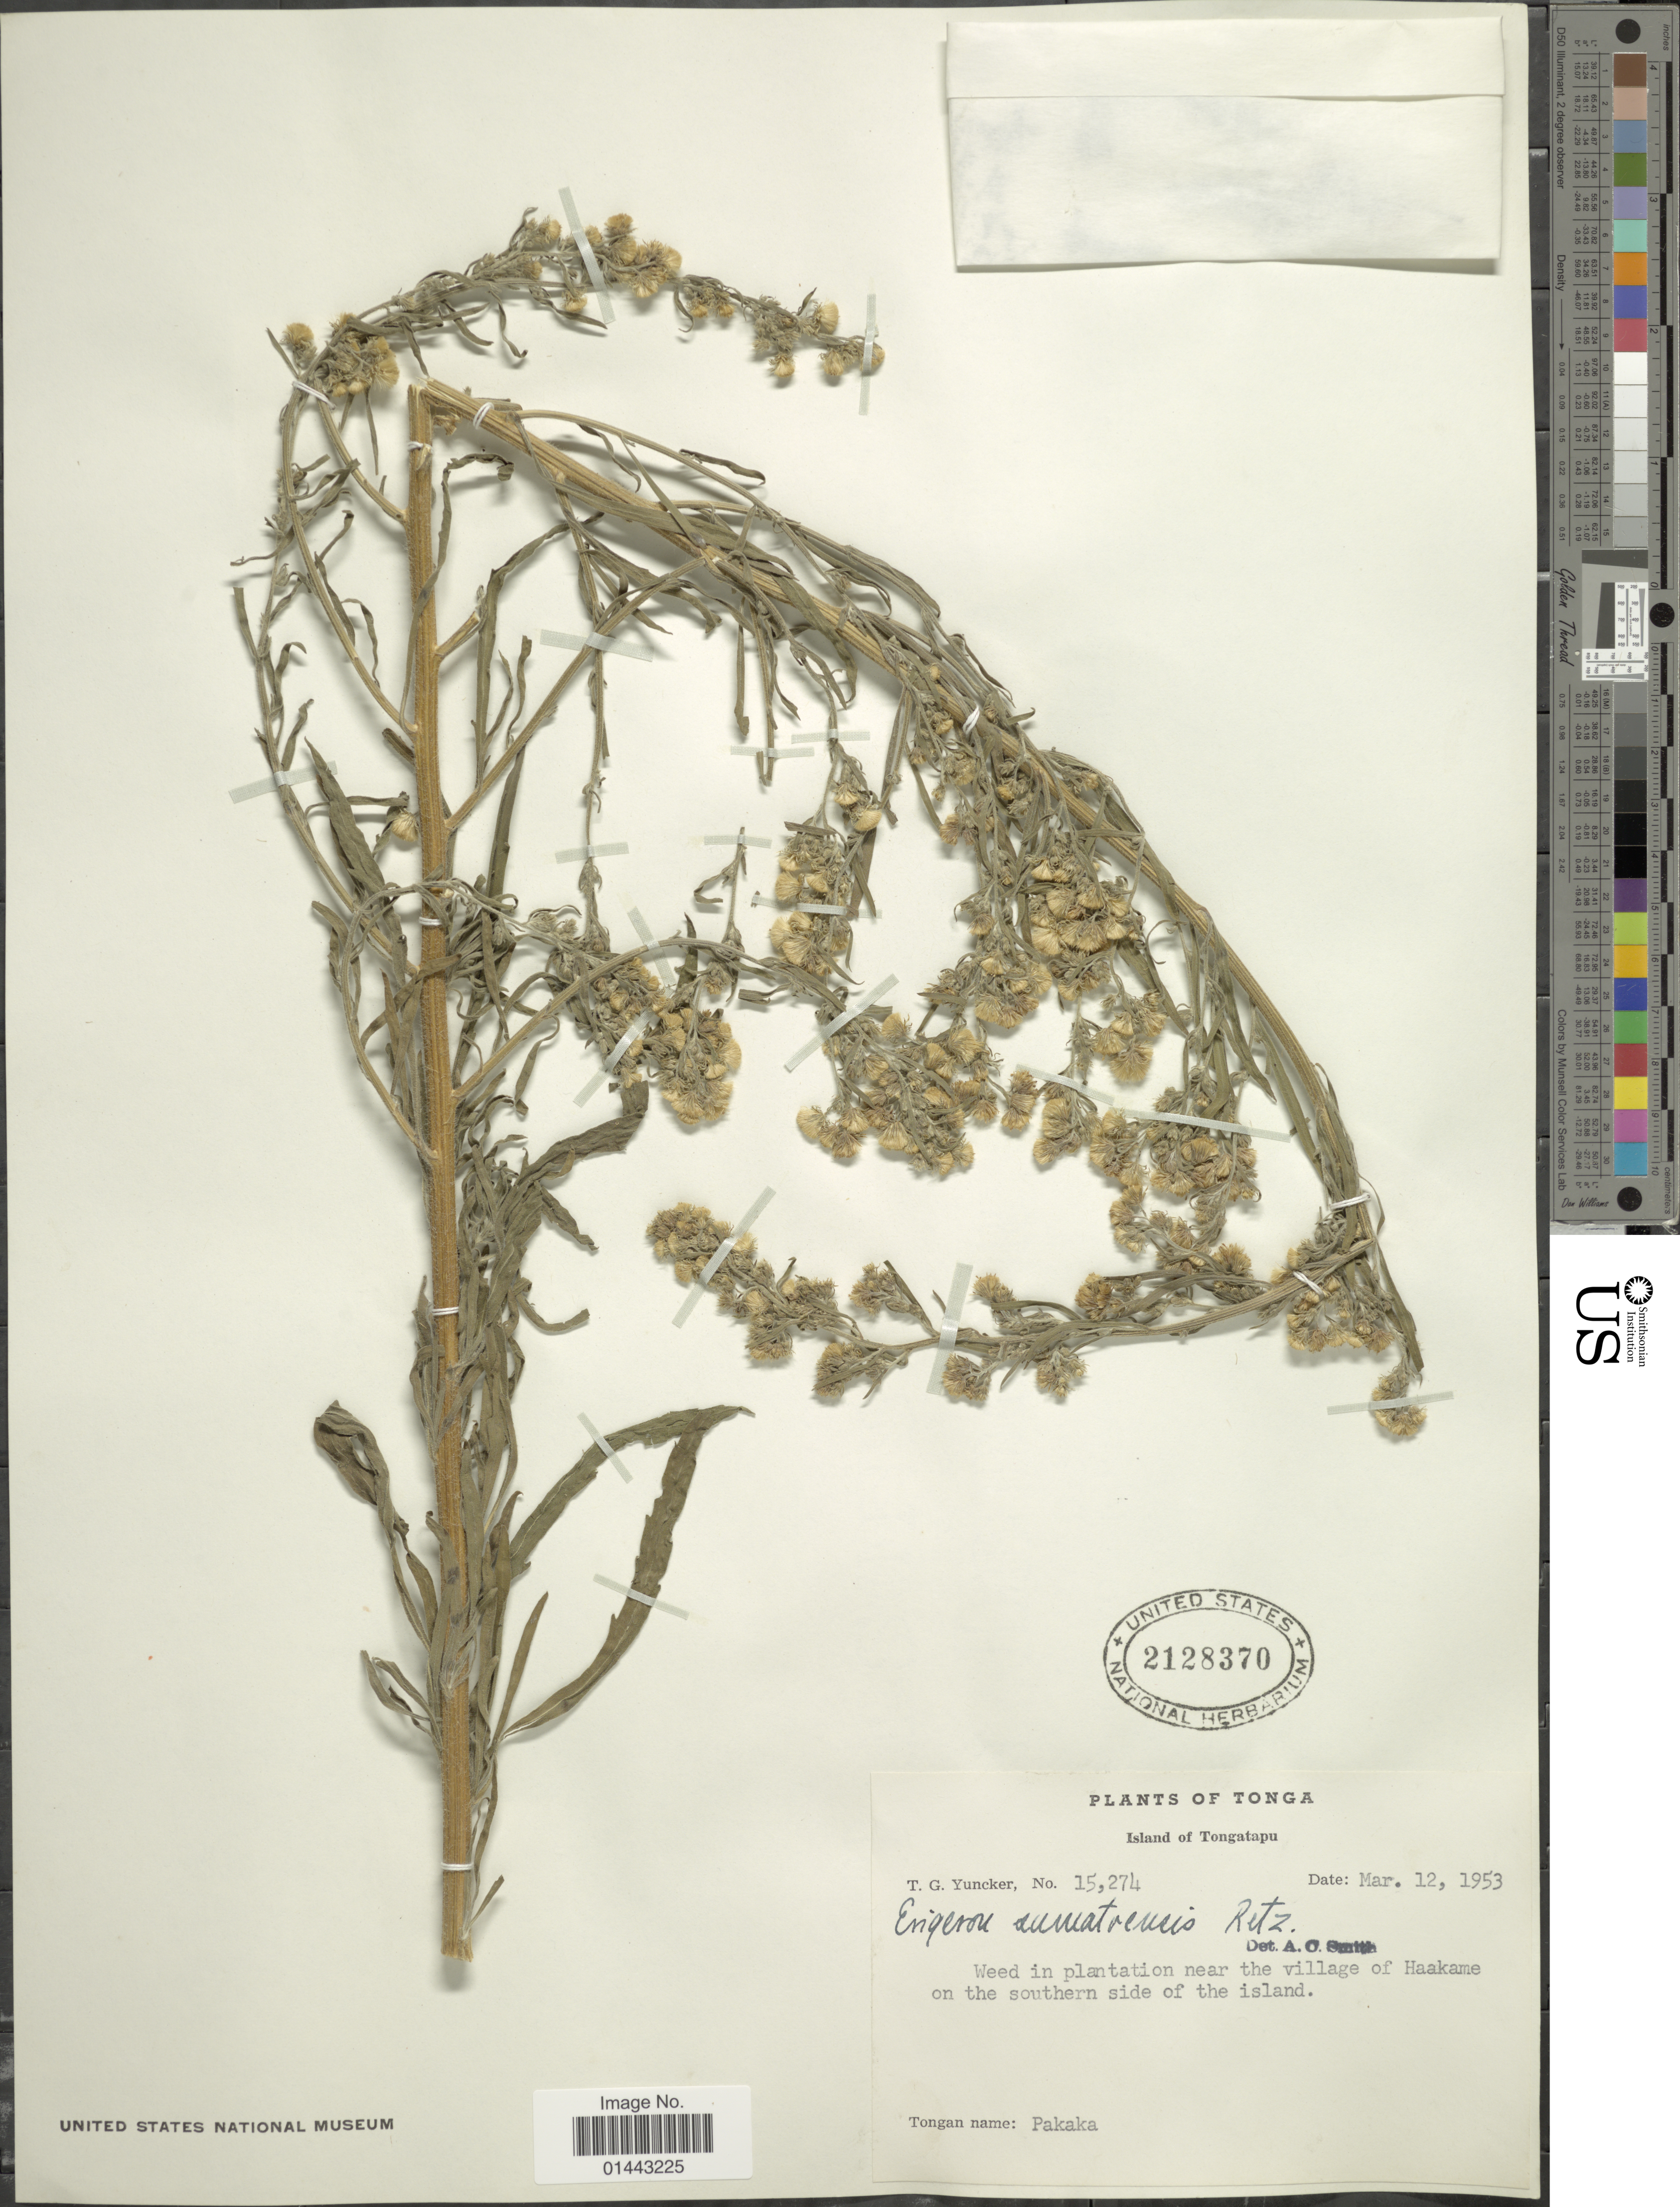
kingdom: Plantae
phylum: Tracheophyta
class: Magnoliopsida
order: Asterales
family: Asteraceae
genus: Erigeron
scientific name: Erigeron sumatrensis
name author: Retz.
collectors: T. G. Yuncker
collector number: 15274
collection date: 1953-03-12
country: Tonga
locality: Island of Tongatapu, weed in plantation near the village of Haakame on the southern side of the island.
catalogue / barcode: US 2128370